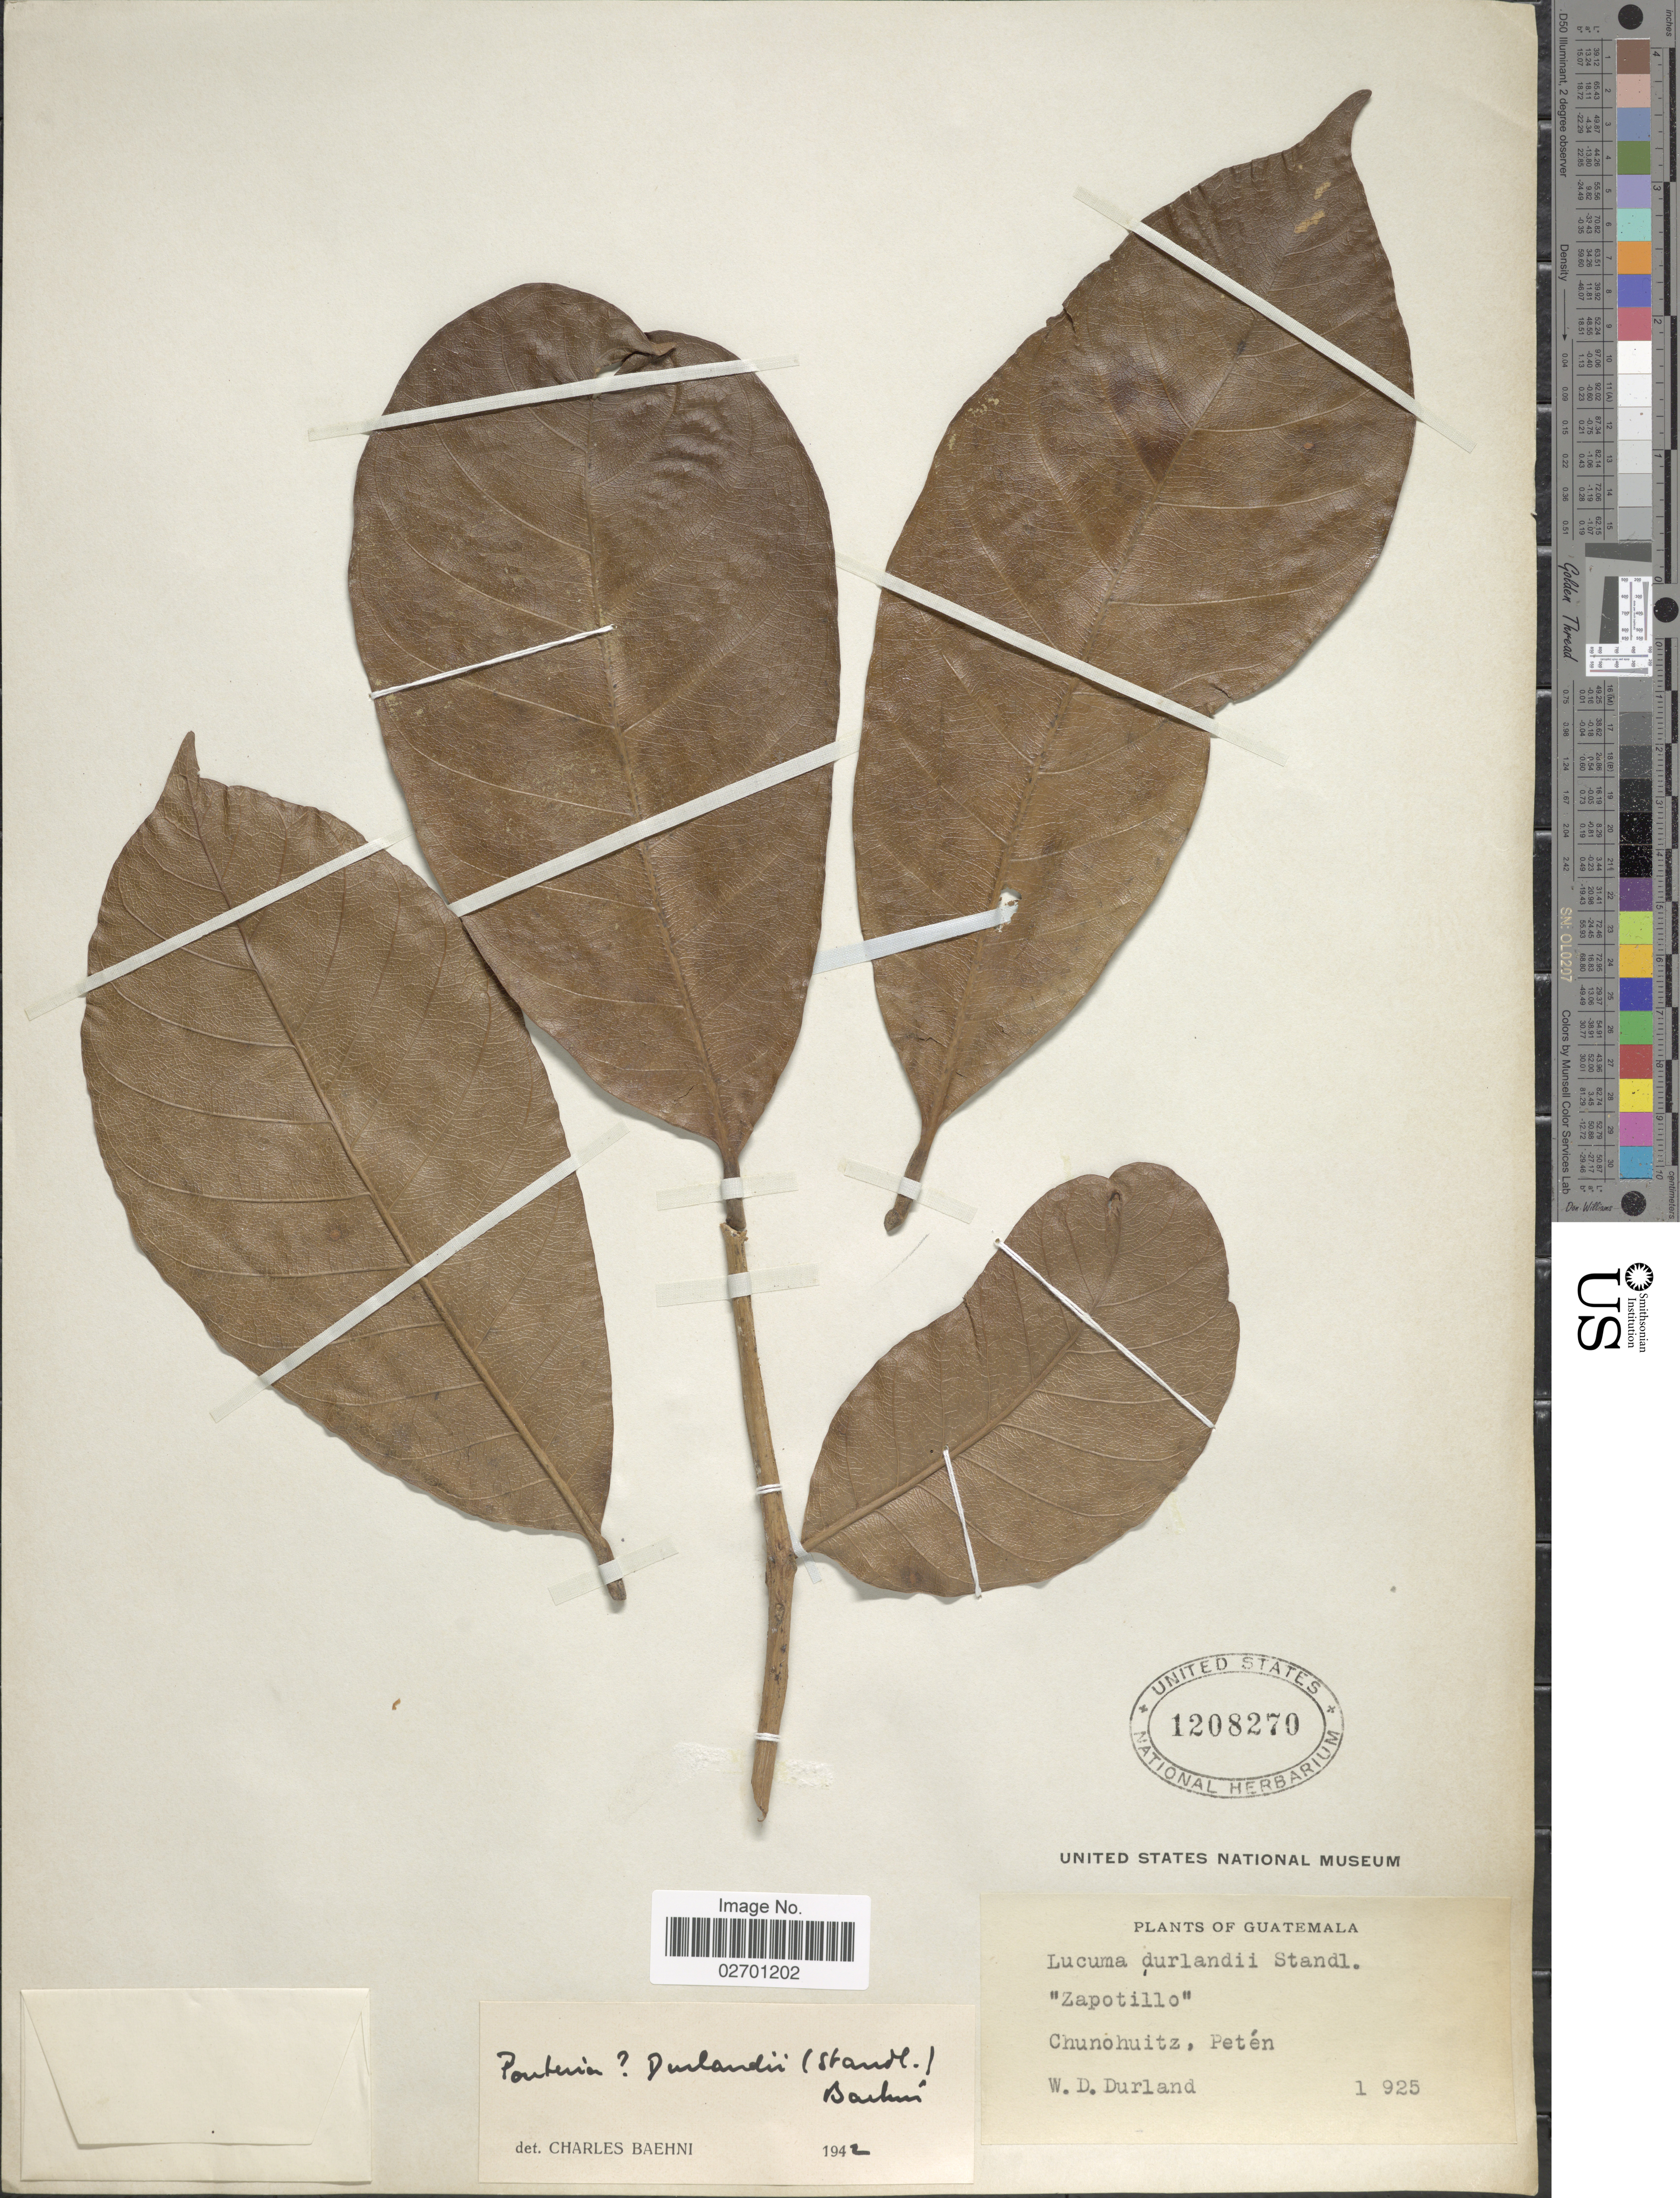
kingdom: Plantae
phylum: Tracheophyta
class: Magnoliopsida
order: Ericales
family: Sapotaceae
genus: Pouteria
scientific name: Pouteria durlandii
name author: (Standl.) Baehni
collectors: W. Durland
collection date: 1925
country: Guatemala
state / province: El Petén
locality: Chunohuitz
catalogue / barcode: US 1208270